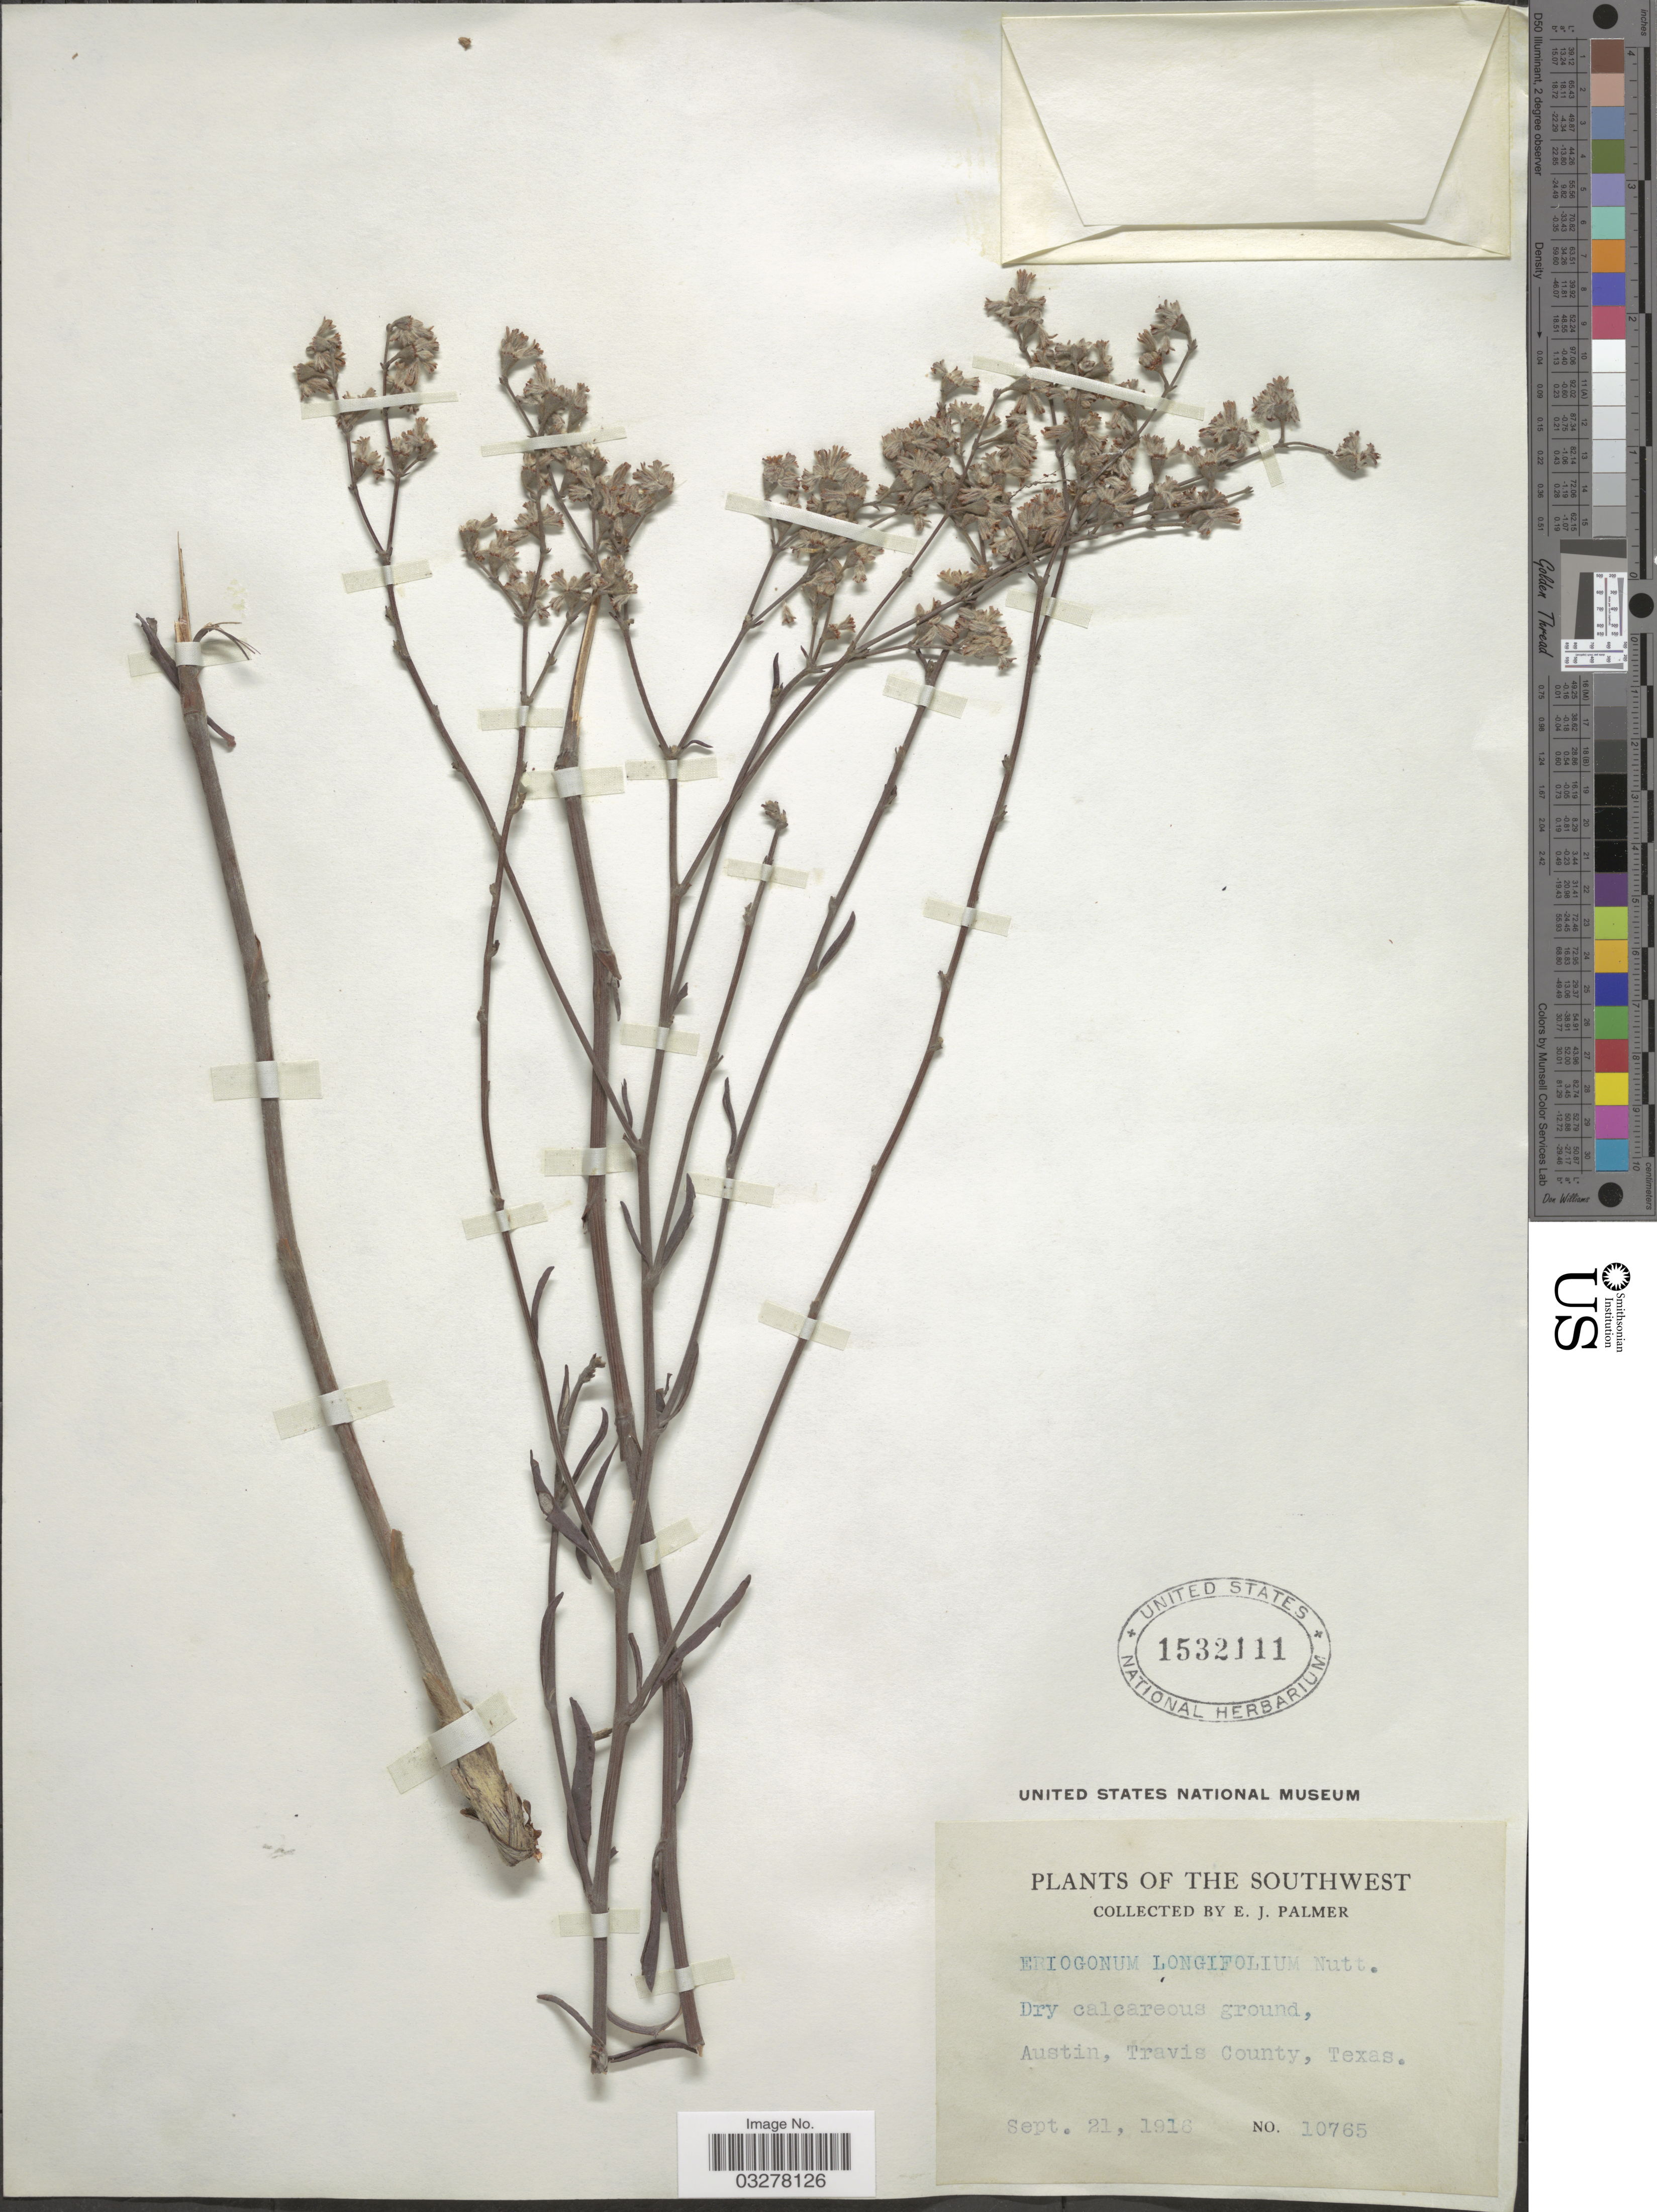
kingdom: Plantae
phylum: Tracheophyta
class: Magnoliopsida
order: Caryophyllales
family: Polygonaceae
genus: Eriogonum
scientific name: Eriogonum longifolium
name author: Nutt.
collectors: E. J. Palmer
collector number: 10765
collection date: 1916-09-21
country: United States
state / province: Texas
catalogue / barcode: US 1532111